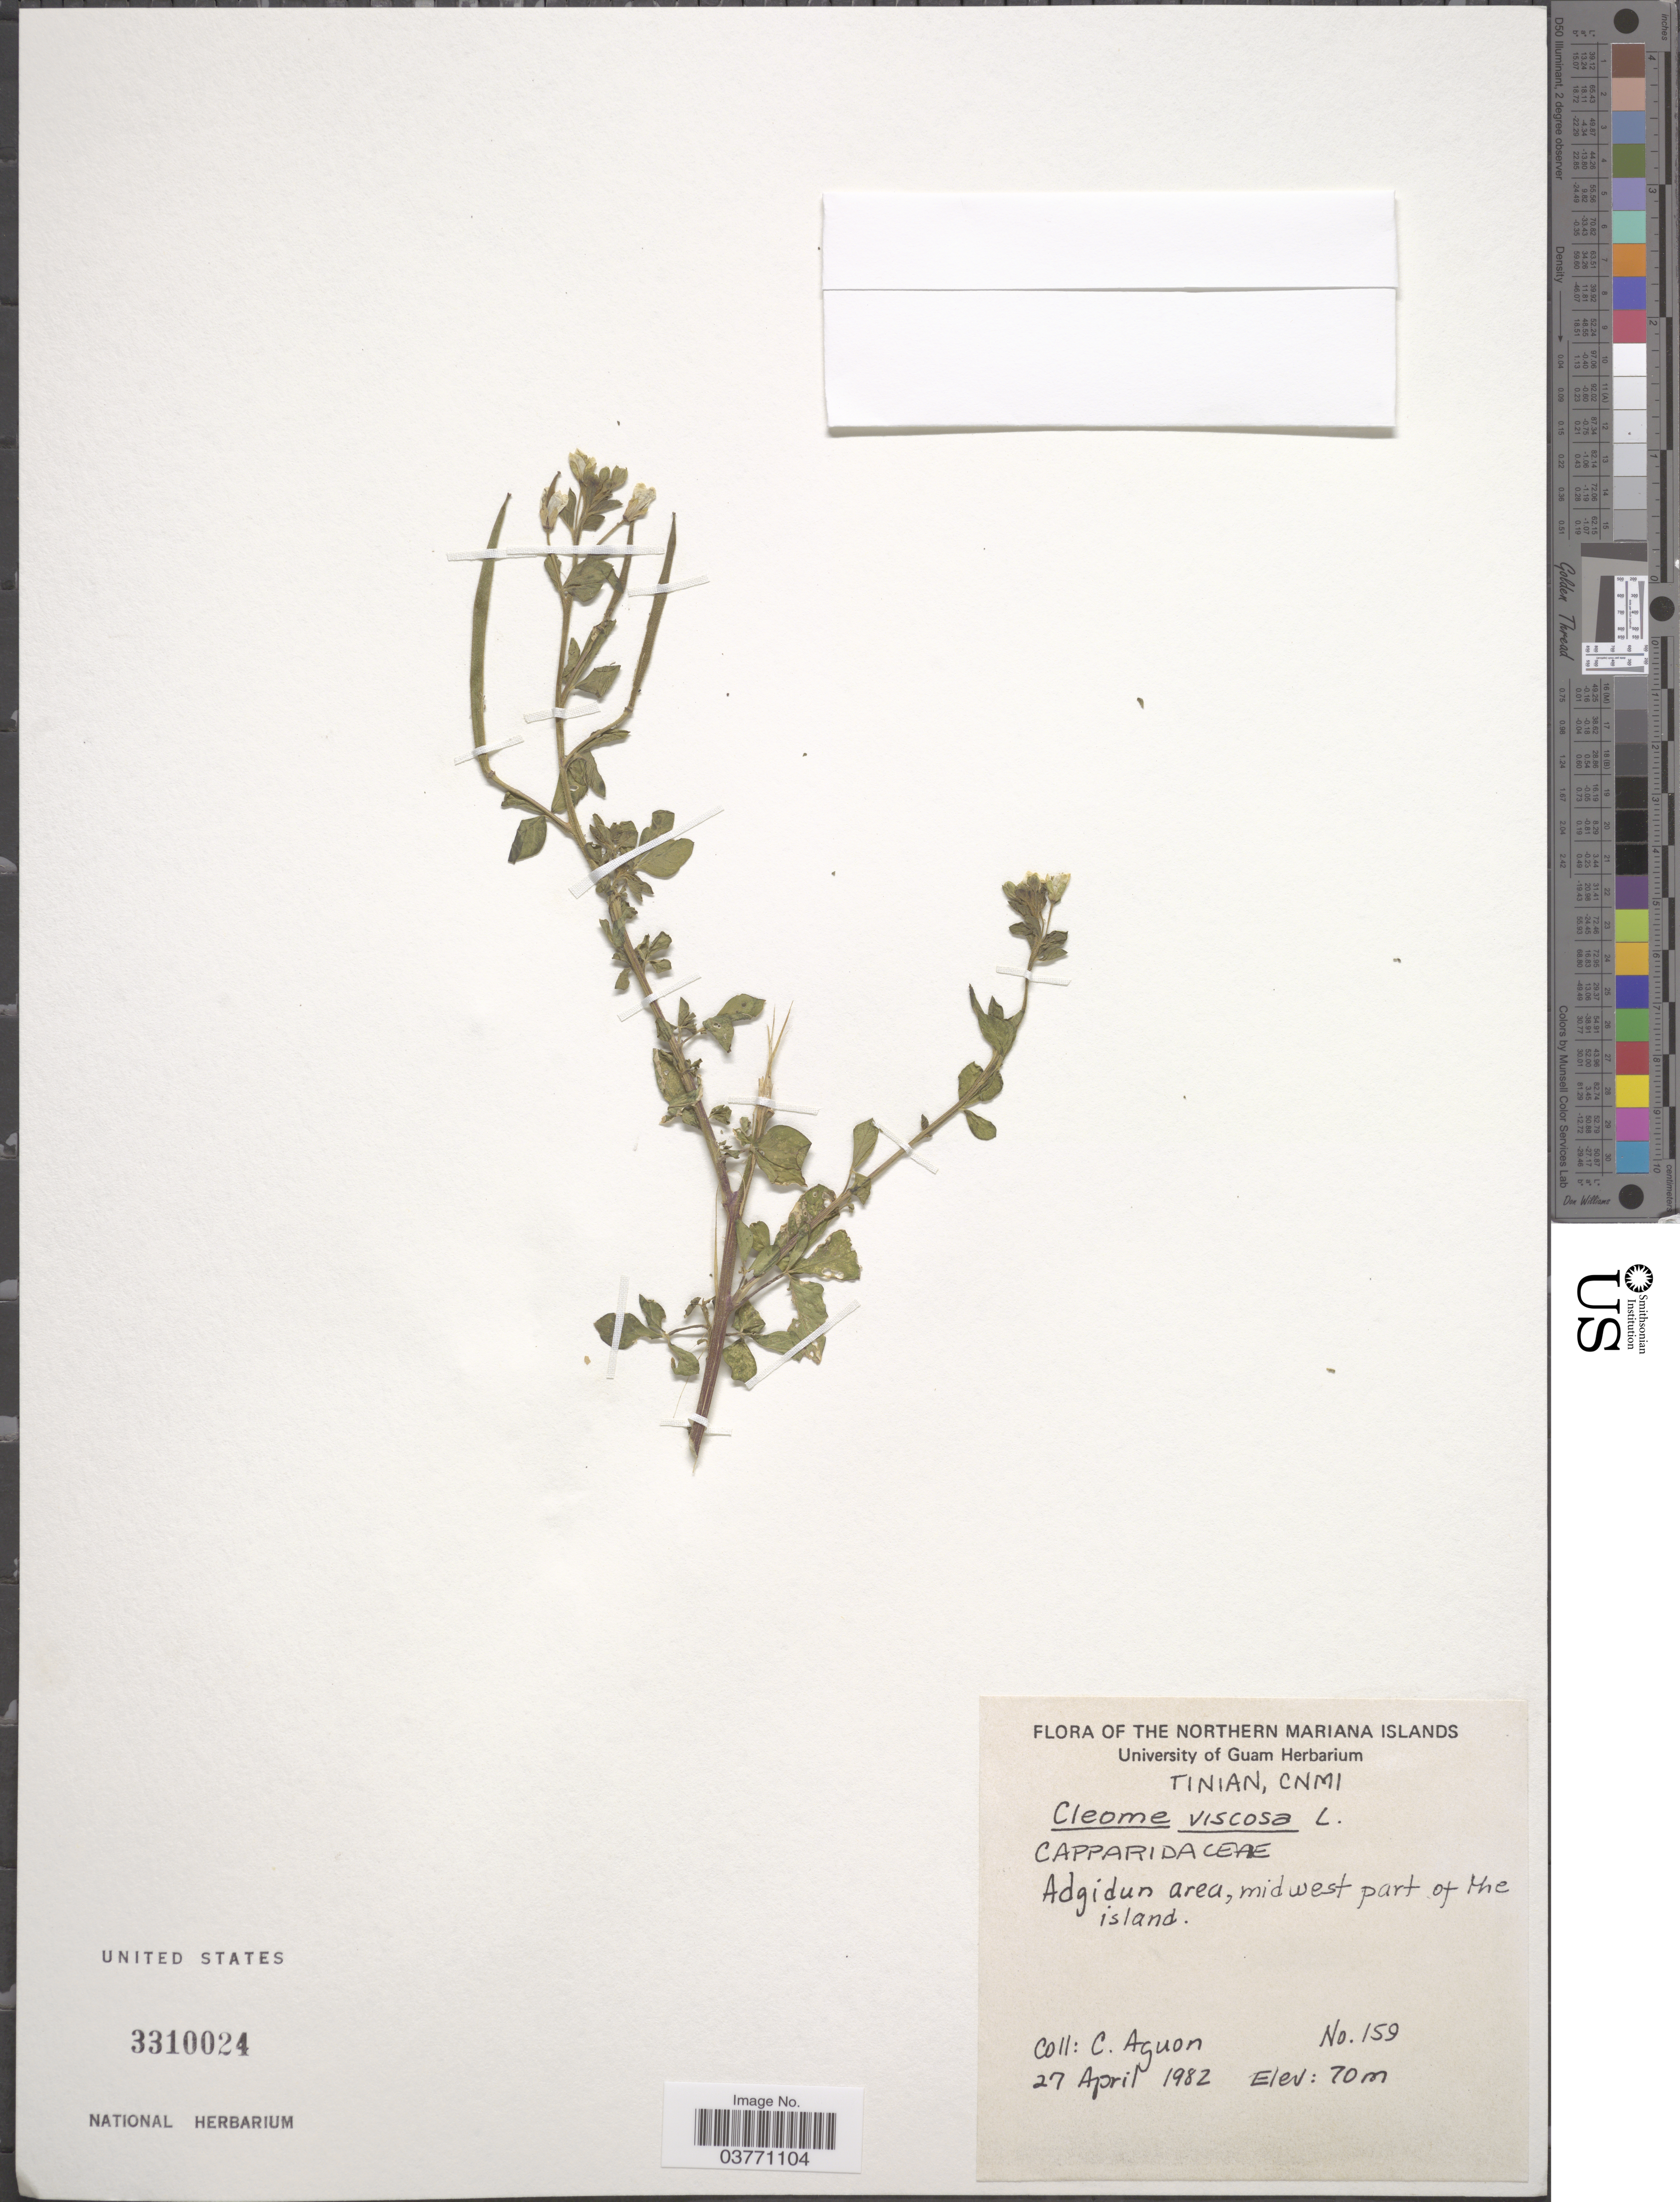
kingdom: Plantae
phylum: Tracheophyta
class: Magnoliopsida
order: Brassicales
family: Cleomaceae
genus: Arivela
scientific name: Arivela viscosa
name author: (L.) Raf.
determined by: Wagner, W. L., (BOT), Smithsonian Institution - National Museum of Natural History (UNITED STATES)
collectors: C. Aguon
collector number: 159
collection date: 1982-04-27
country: Northern Mariana Islands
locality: Tinian, CNMI. Adgidun area, midwest part of the island.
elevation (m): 70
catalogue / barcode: US 3310024